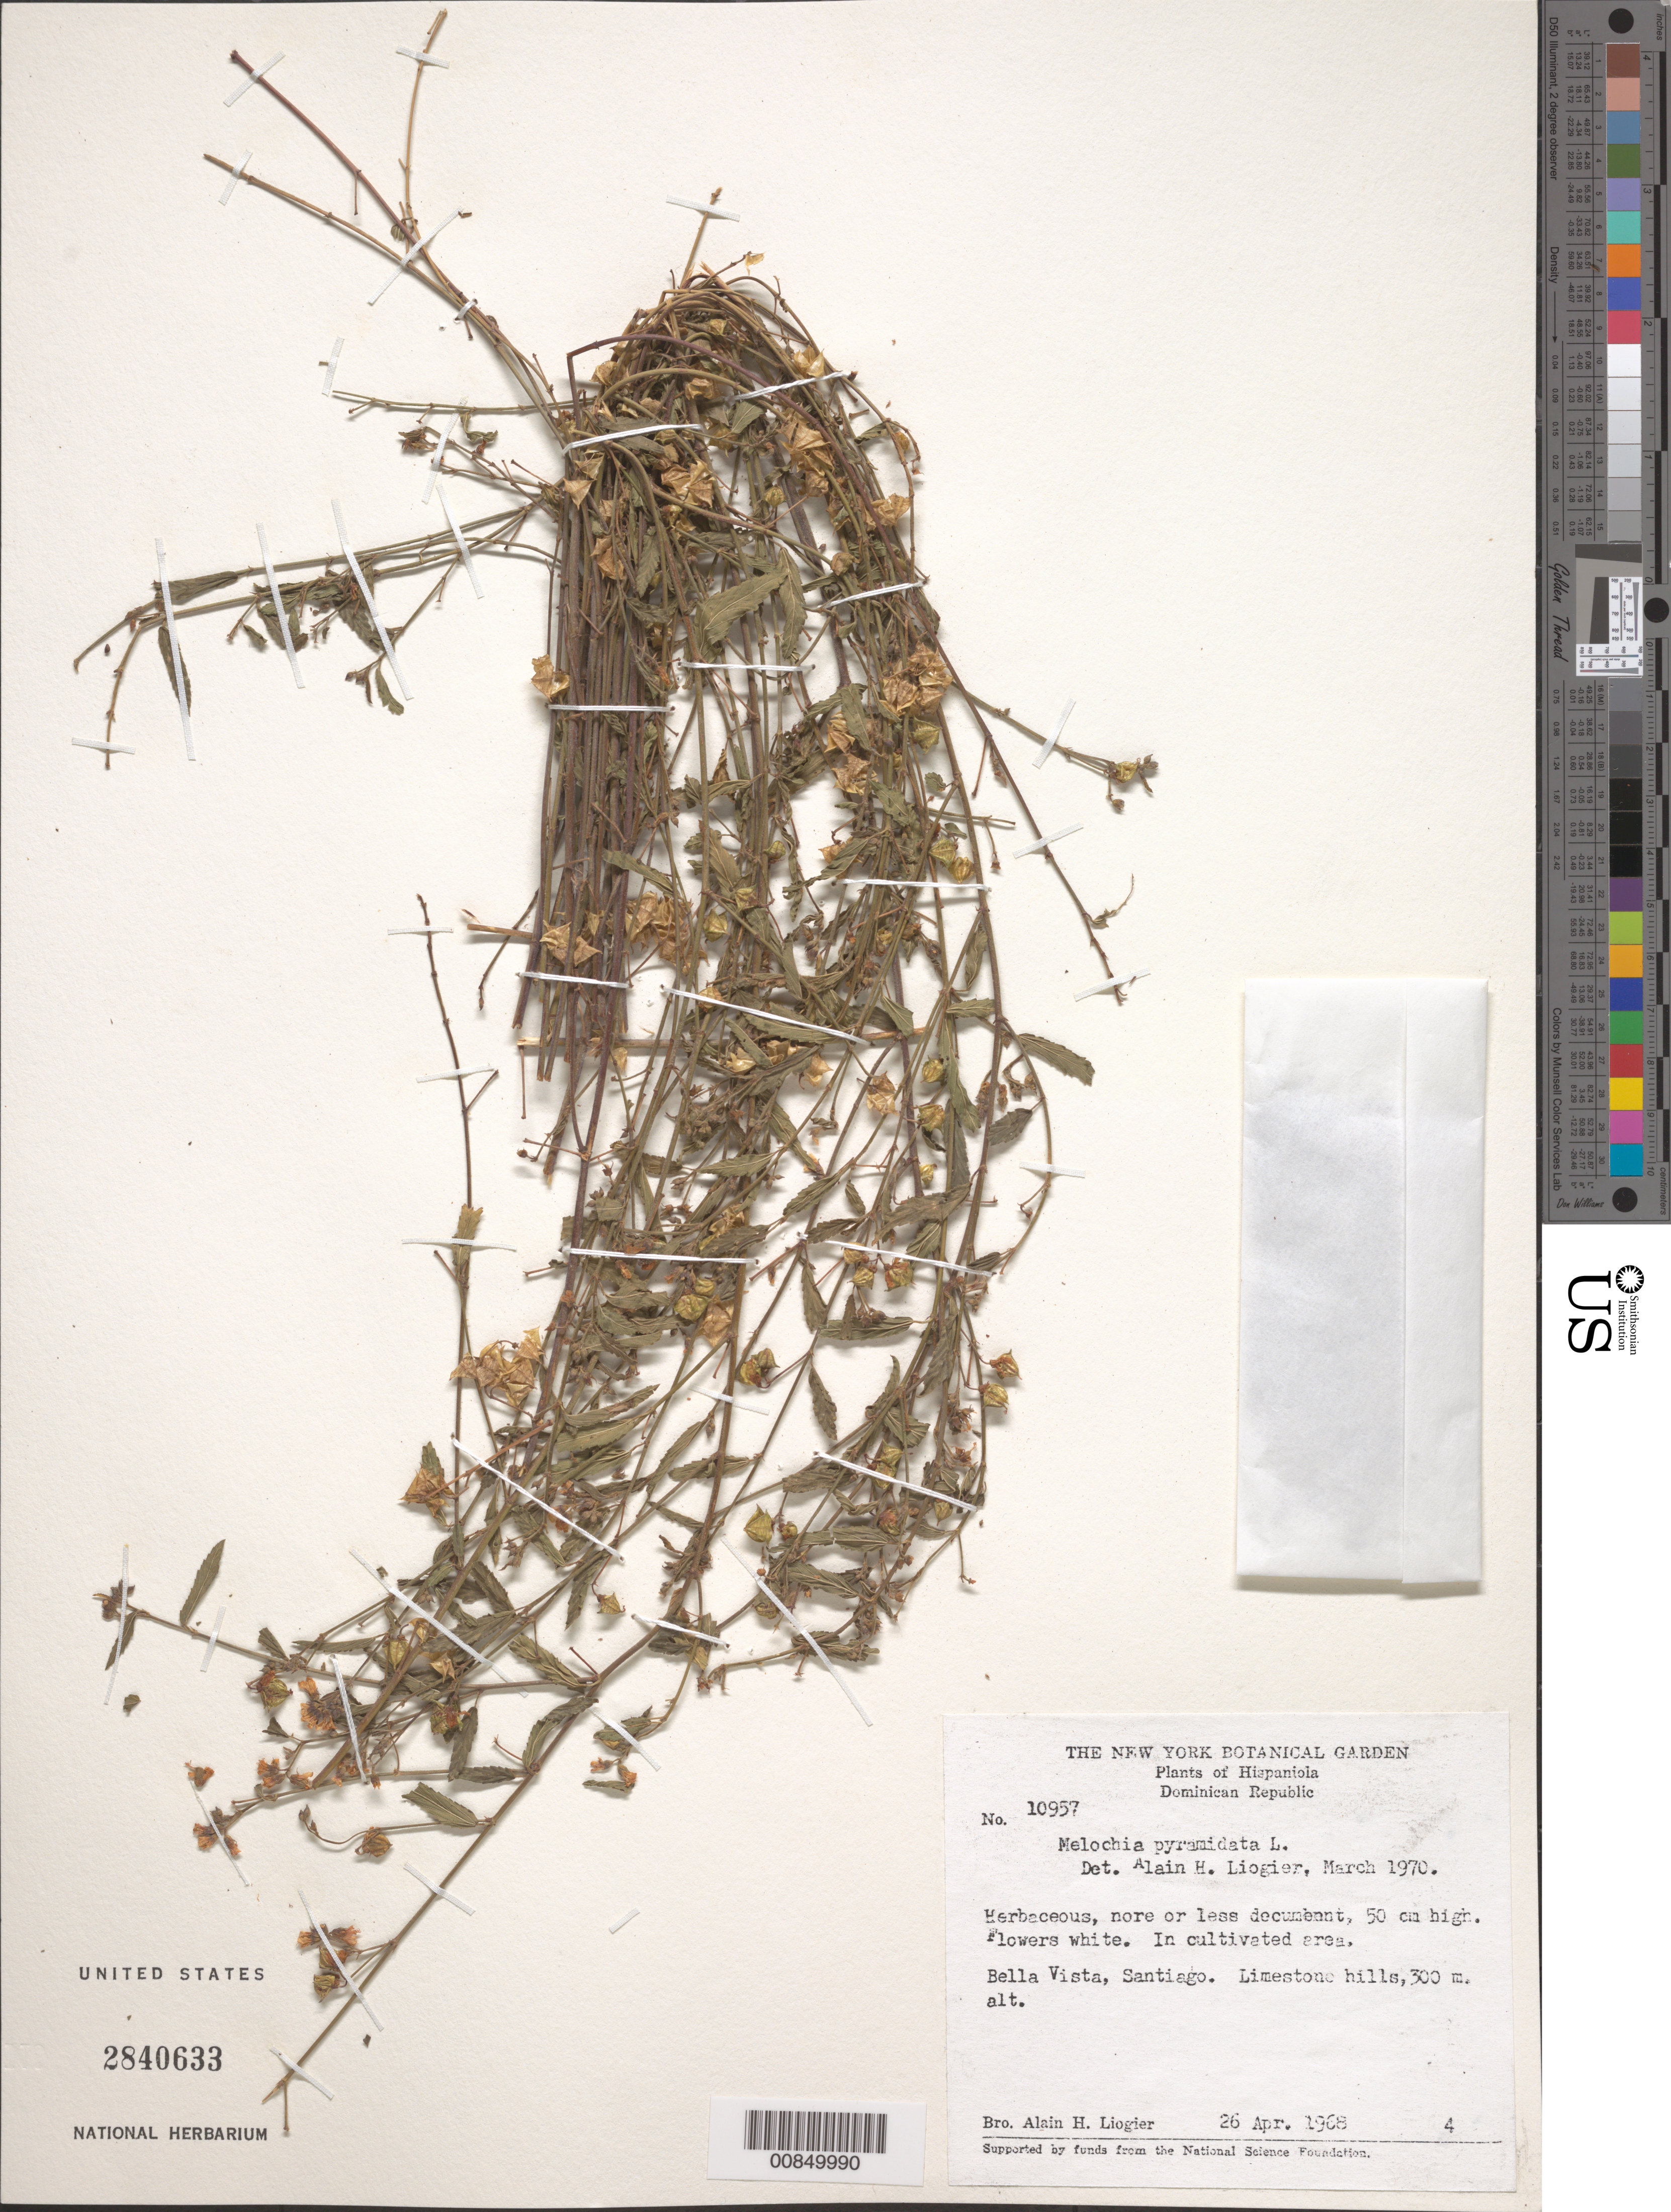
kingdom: Plantae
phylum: Tracheophyta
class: Magnoliopsida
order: Malvales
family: Malvaceae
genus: Melochia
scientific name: Melochia pyramidata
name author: L.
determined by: Liogier, Alain H.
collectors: A. H. Liogier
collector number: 10957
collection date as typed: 26 Apr 1968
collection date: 1968-04-26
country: Dominican Republic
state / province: Santiago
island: Hispaniola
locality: Bella Vista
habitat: In cultivated areas on limestone hills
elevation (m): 300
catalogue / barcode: US 2840633